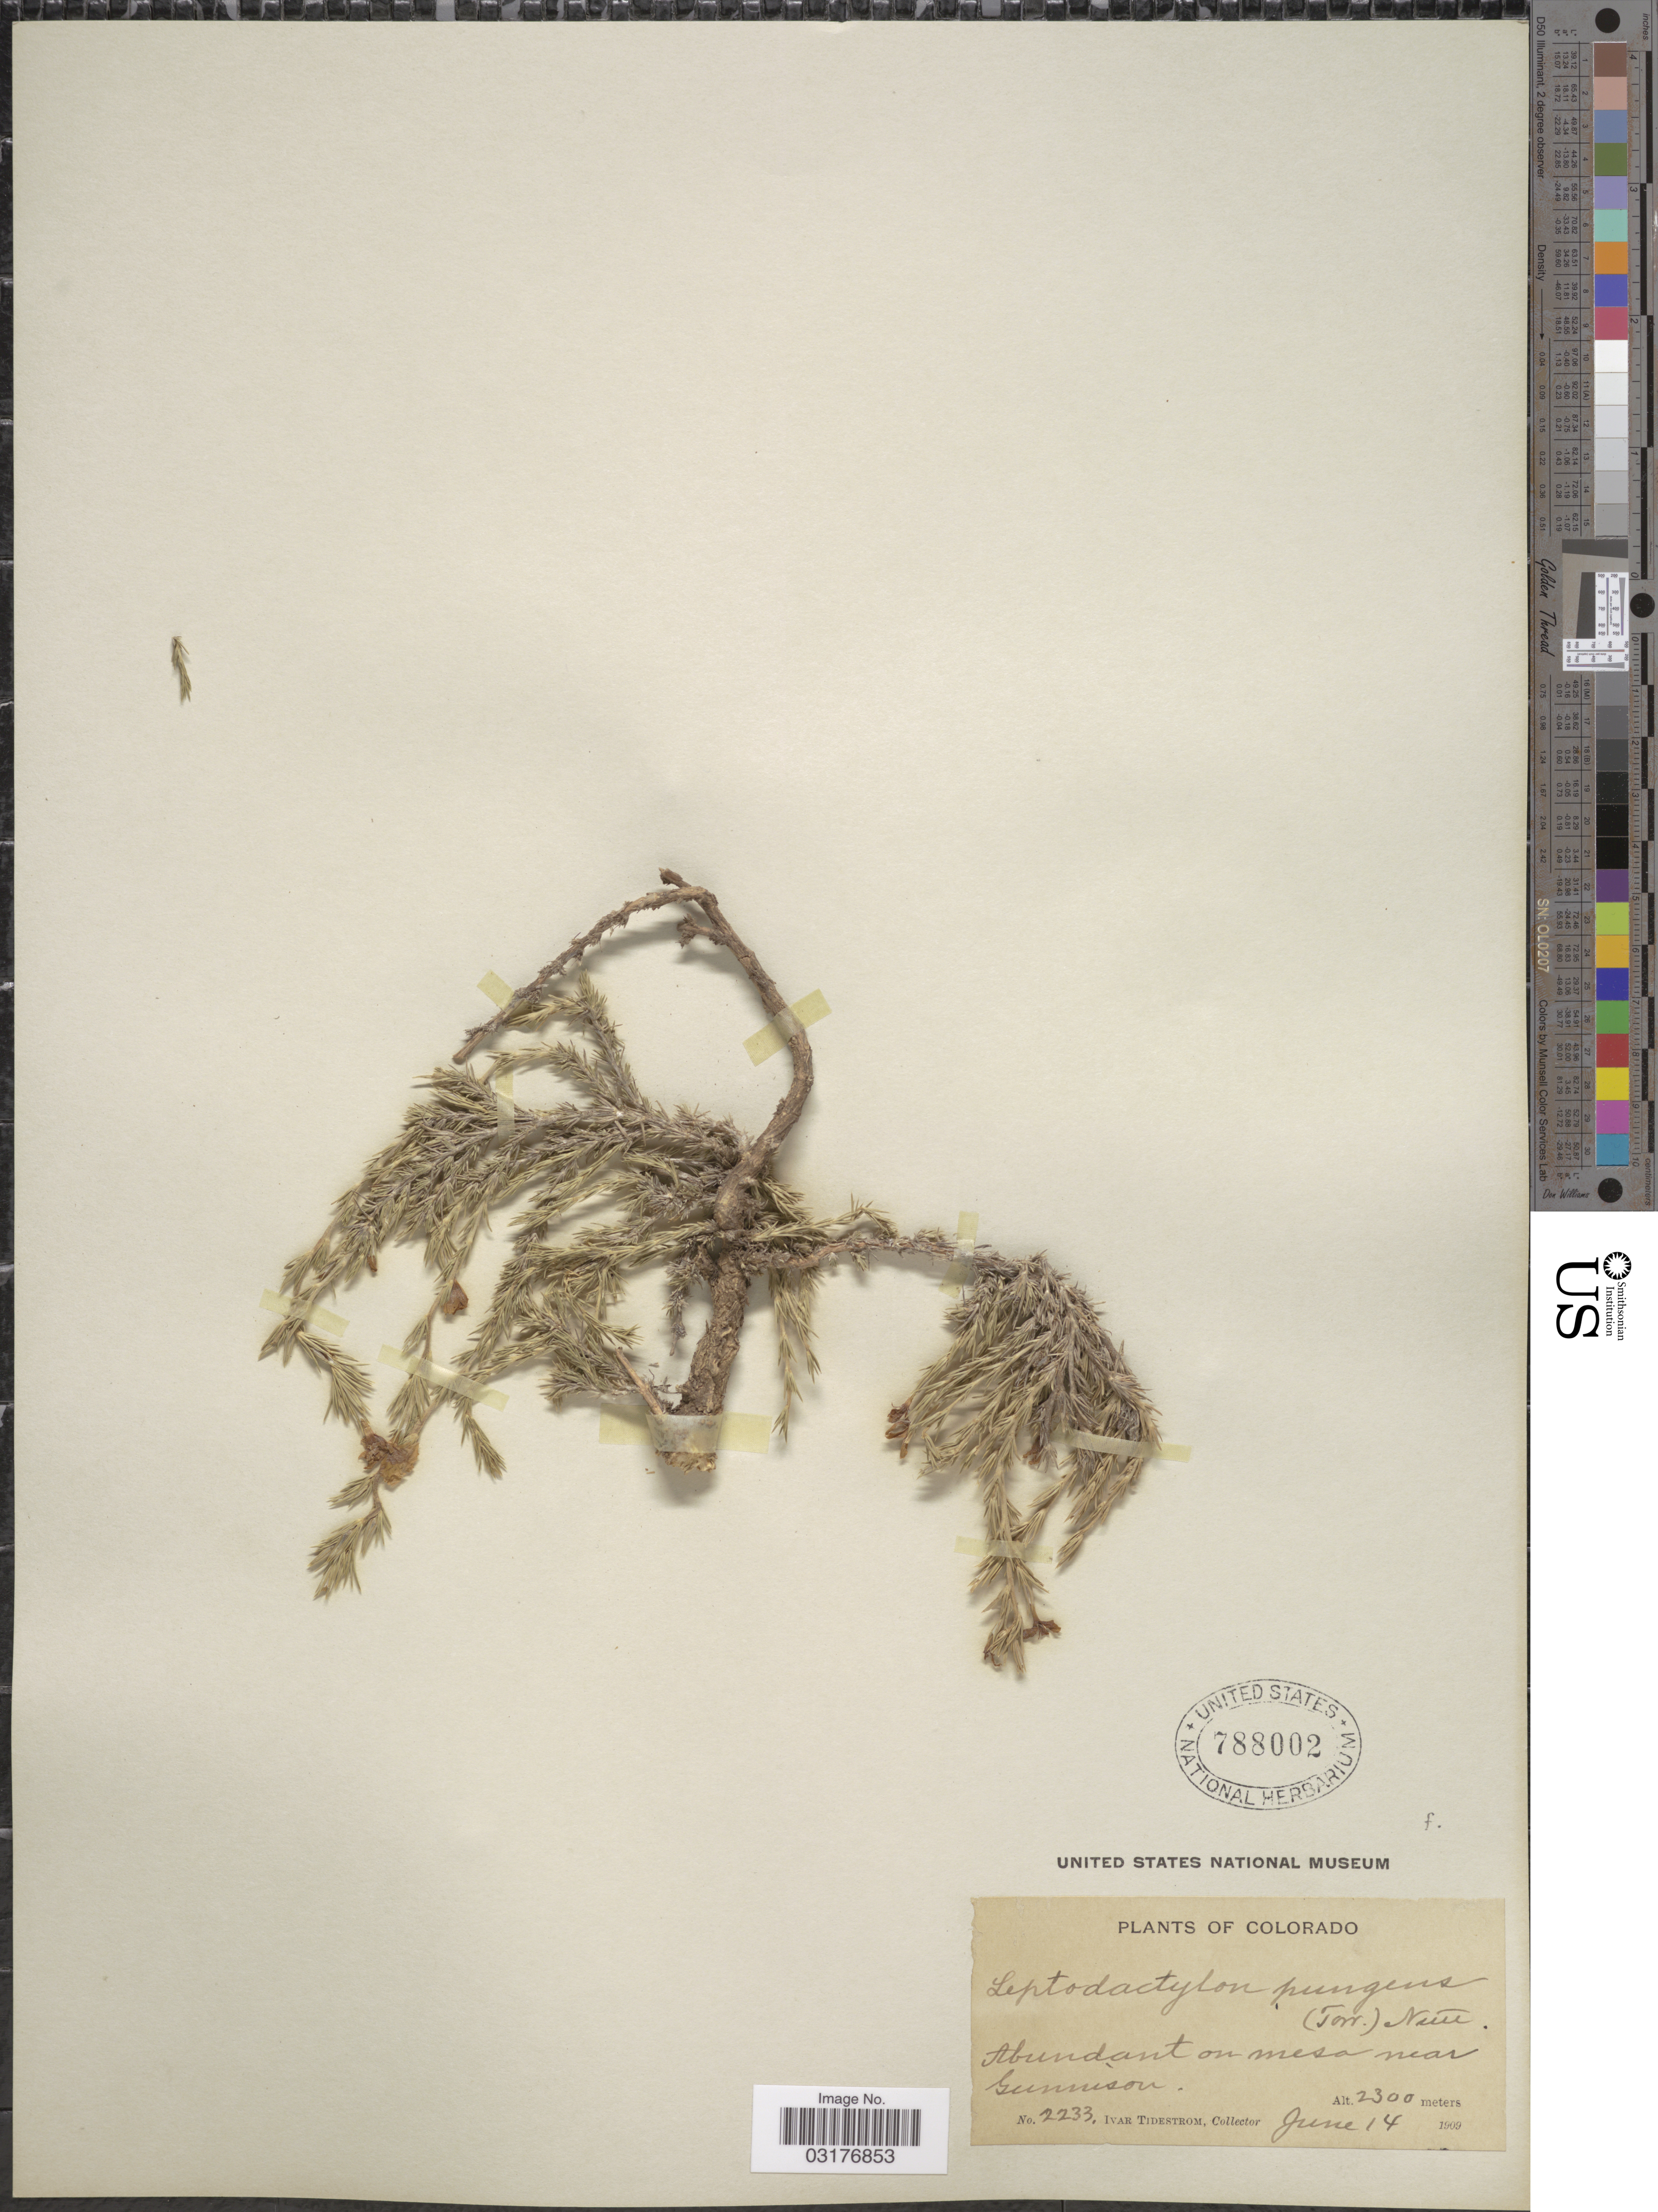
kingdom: Plantae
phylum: Tracheophyta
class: Magnoliopsida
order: Ericales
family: Polemoniaceae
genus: Linanthus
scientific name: Linanthus pungens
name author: (Torr.) J.M. Porter & L.A. Johnson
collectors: I. F. Tidestrom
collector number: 2233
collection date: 1909-06-14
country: United States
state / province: Colorado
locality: Mesa near Gunnison.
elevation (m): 2300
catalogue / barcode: US 788002